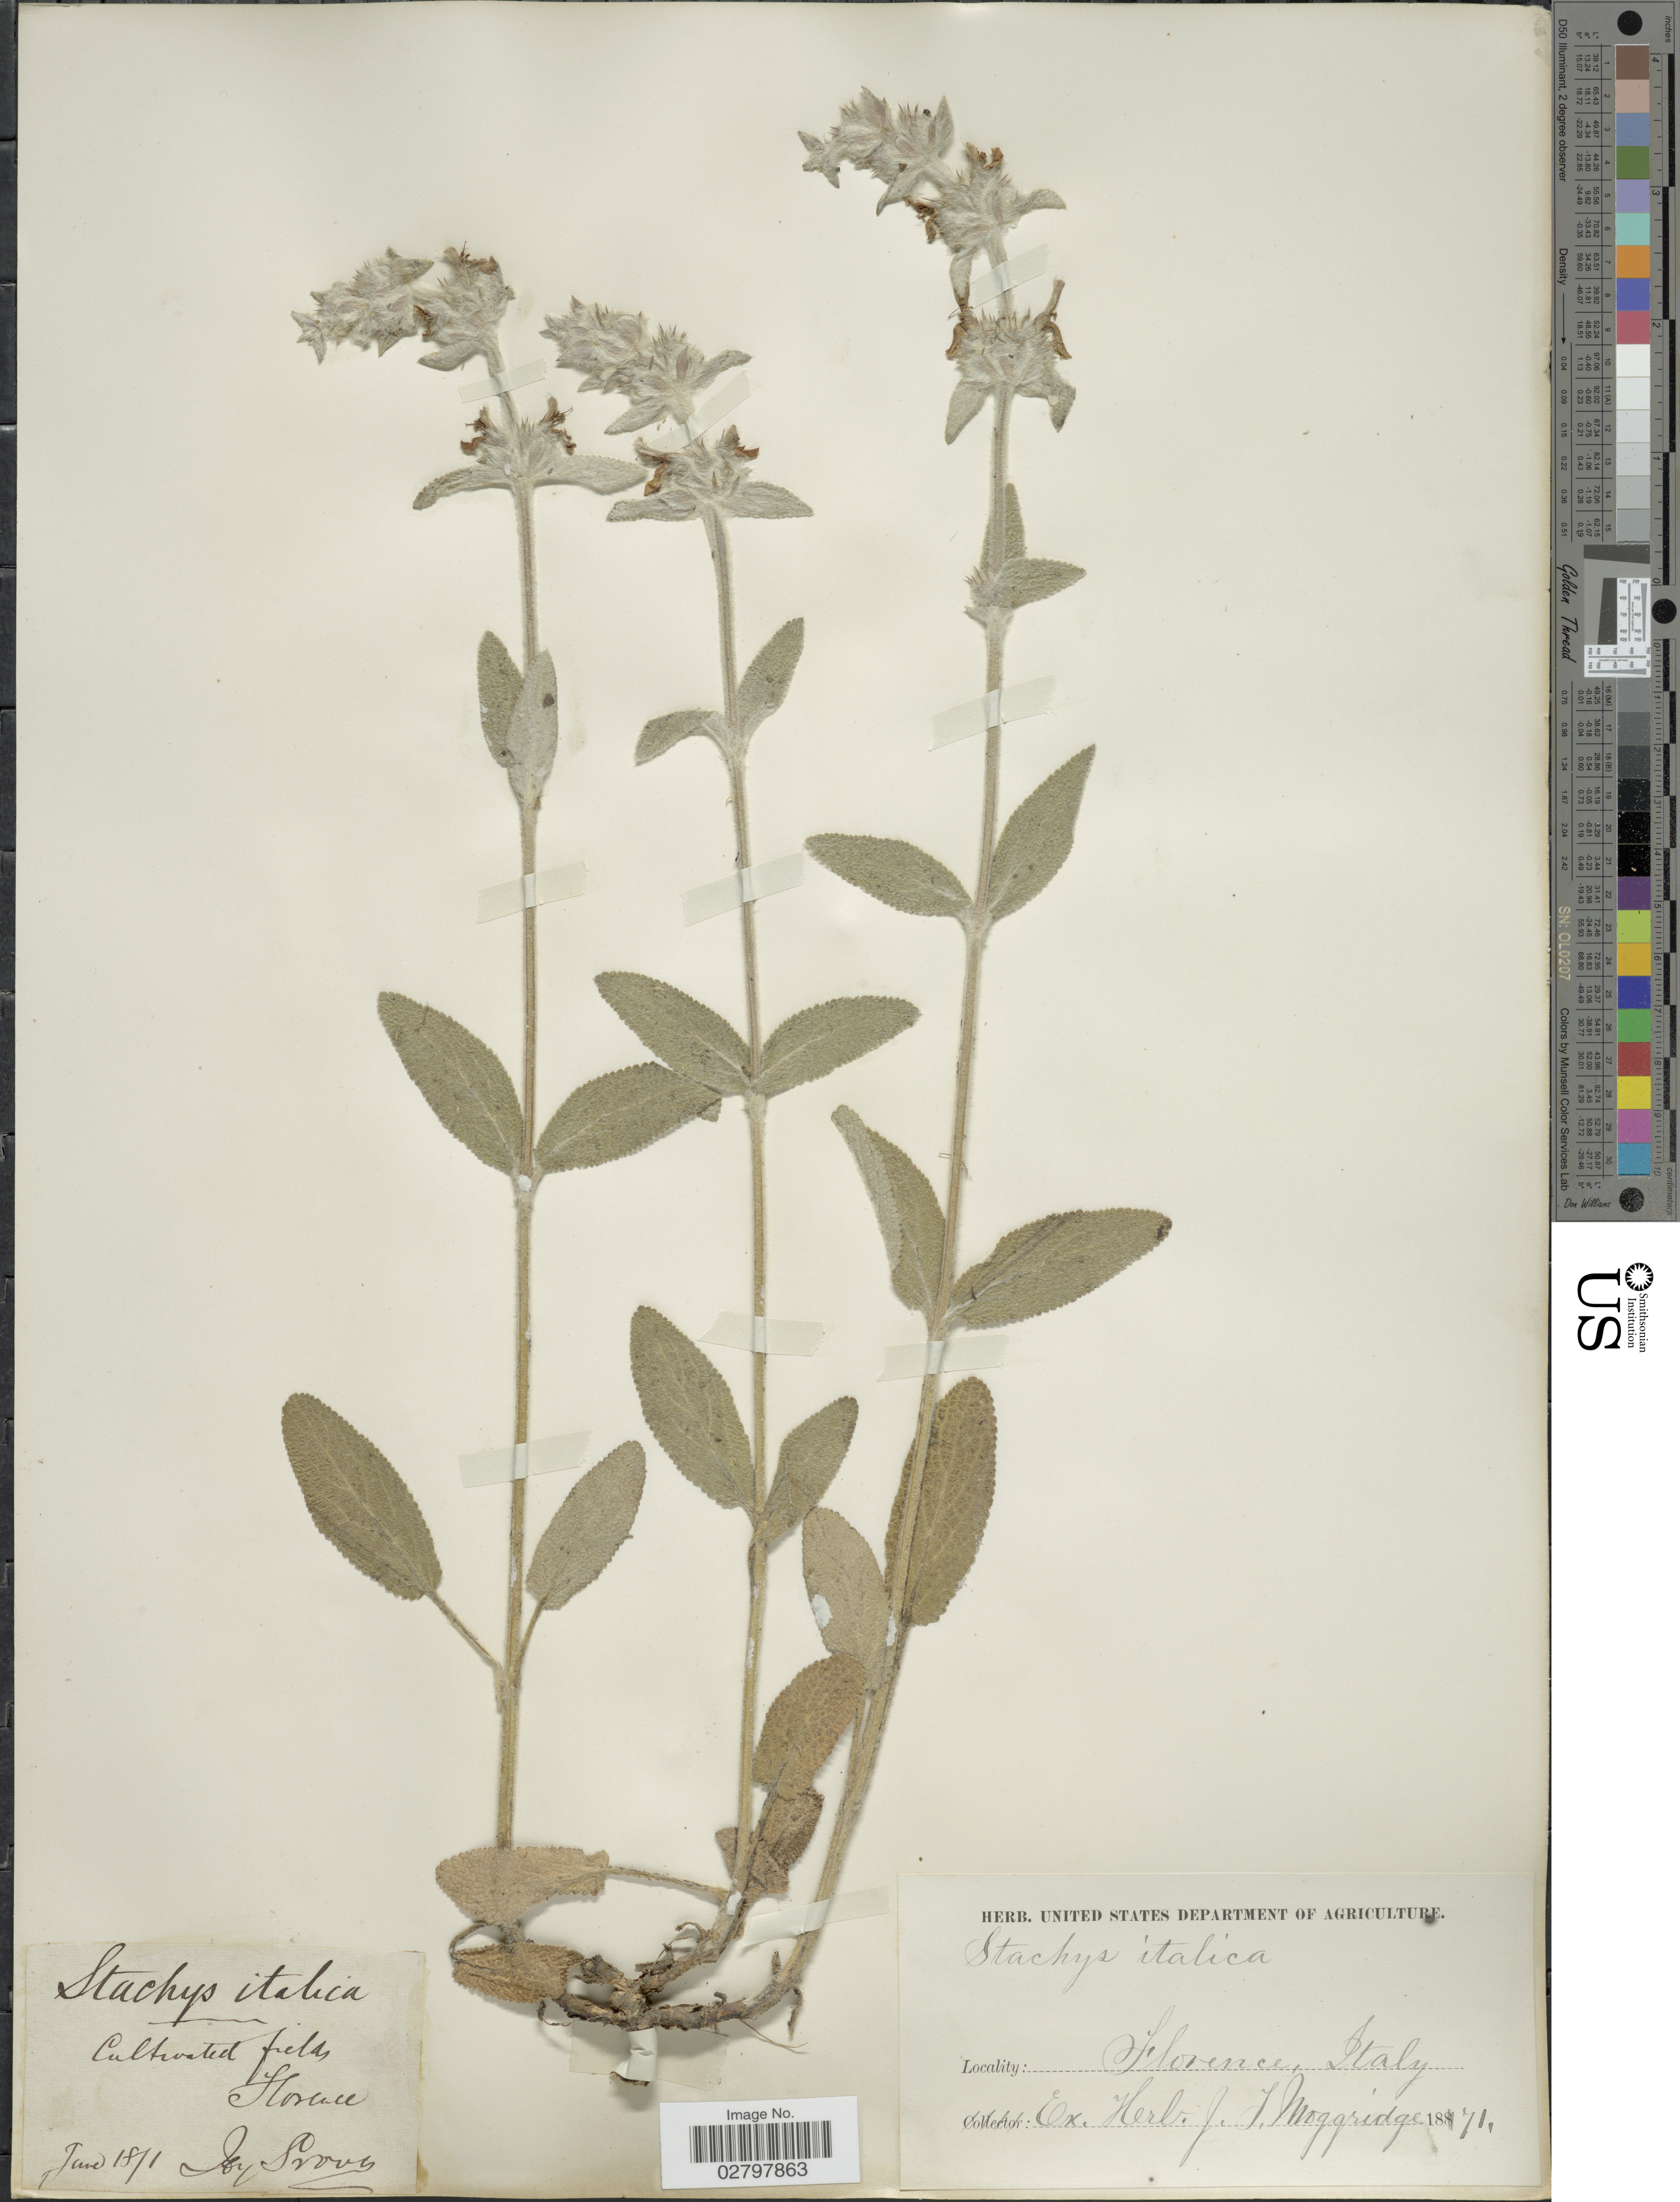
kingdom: Plantae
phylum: Tracheophyta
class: Magnoliopsida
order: Lamiales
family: Lamiaceae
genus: Stachys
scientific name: Stachys italica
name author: Mill.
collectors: -. Groves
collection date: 1871-06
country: Italy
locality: Florence